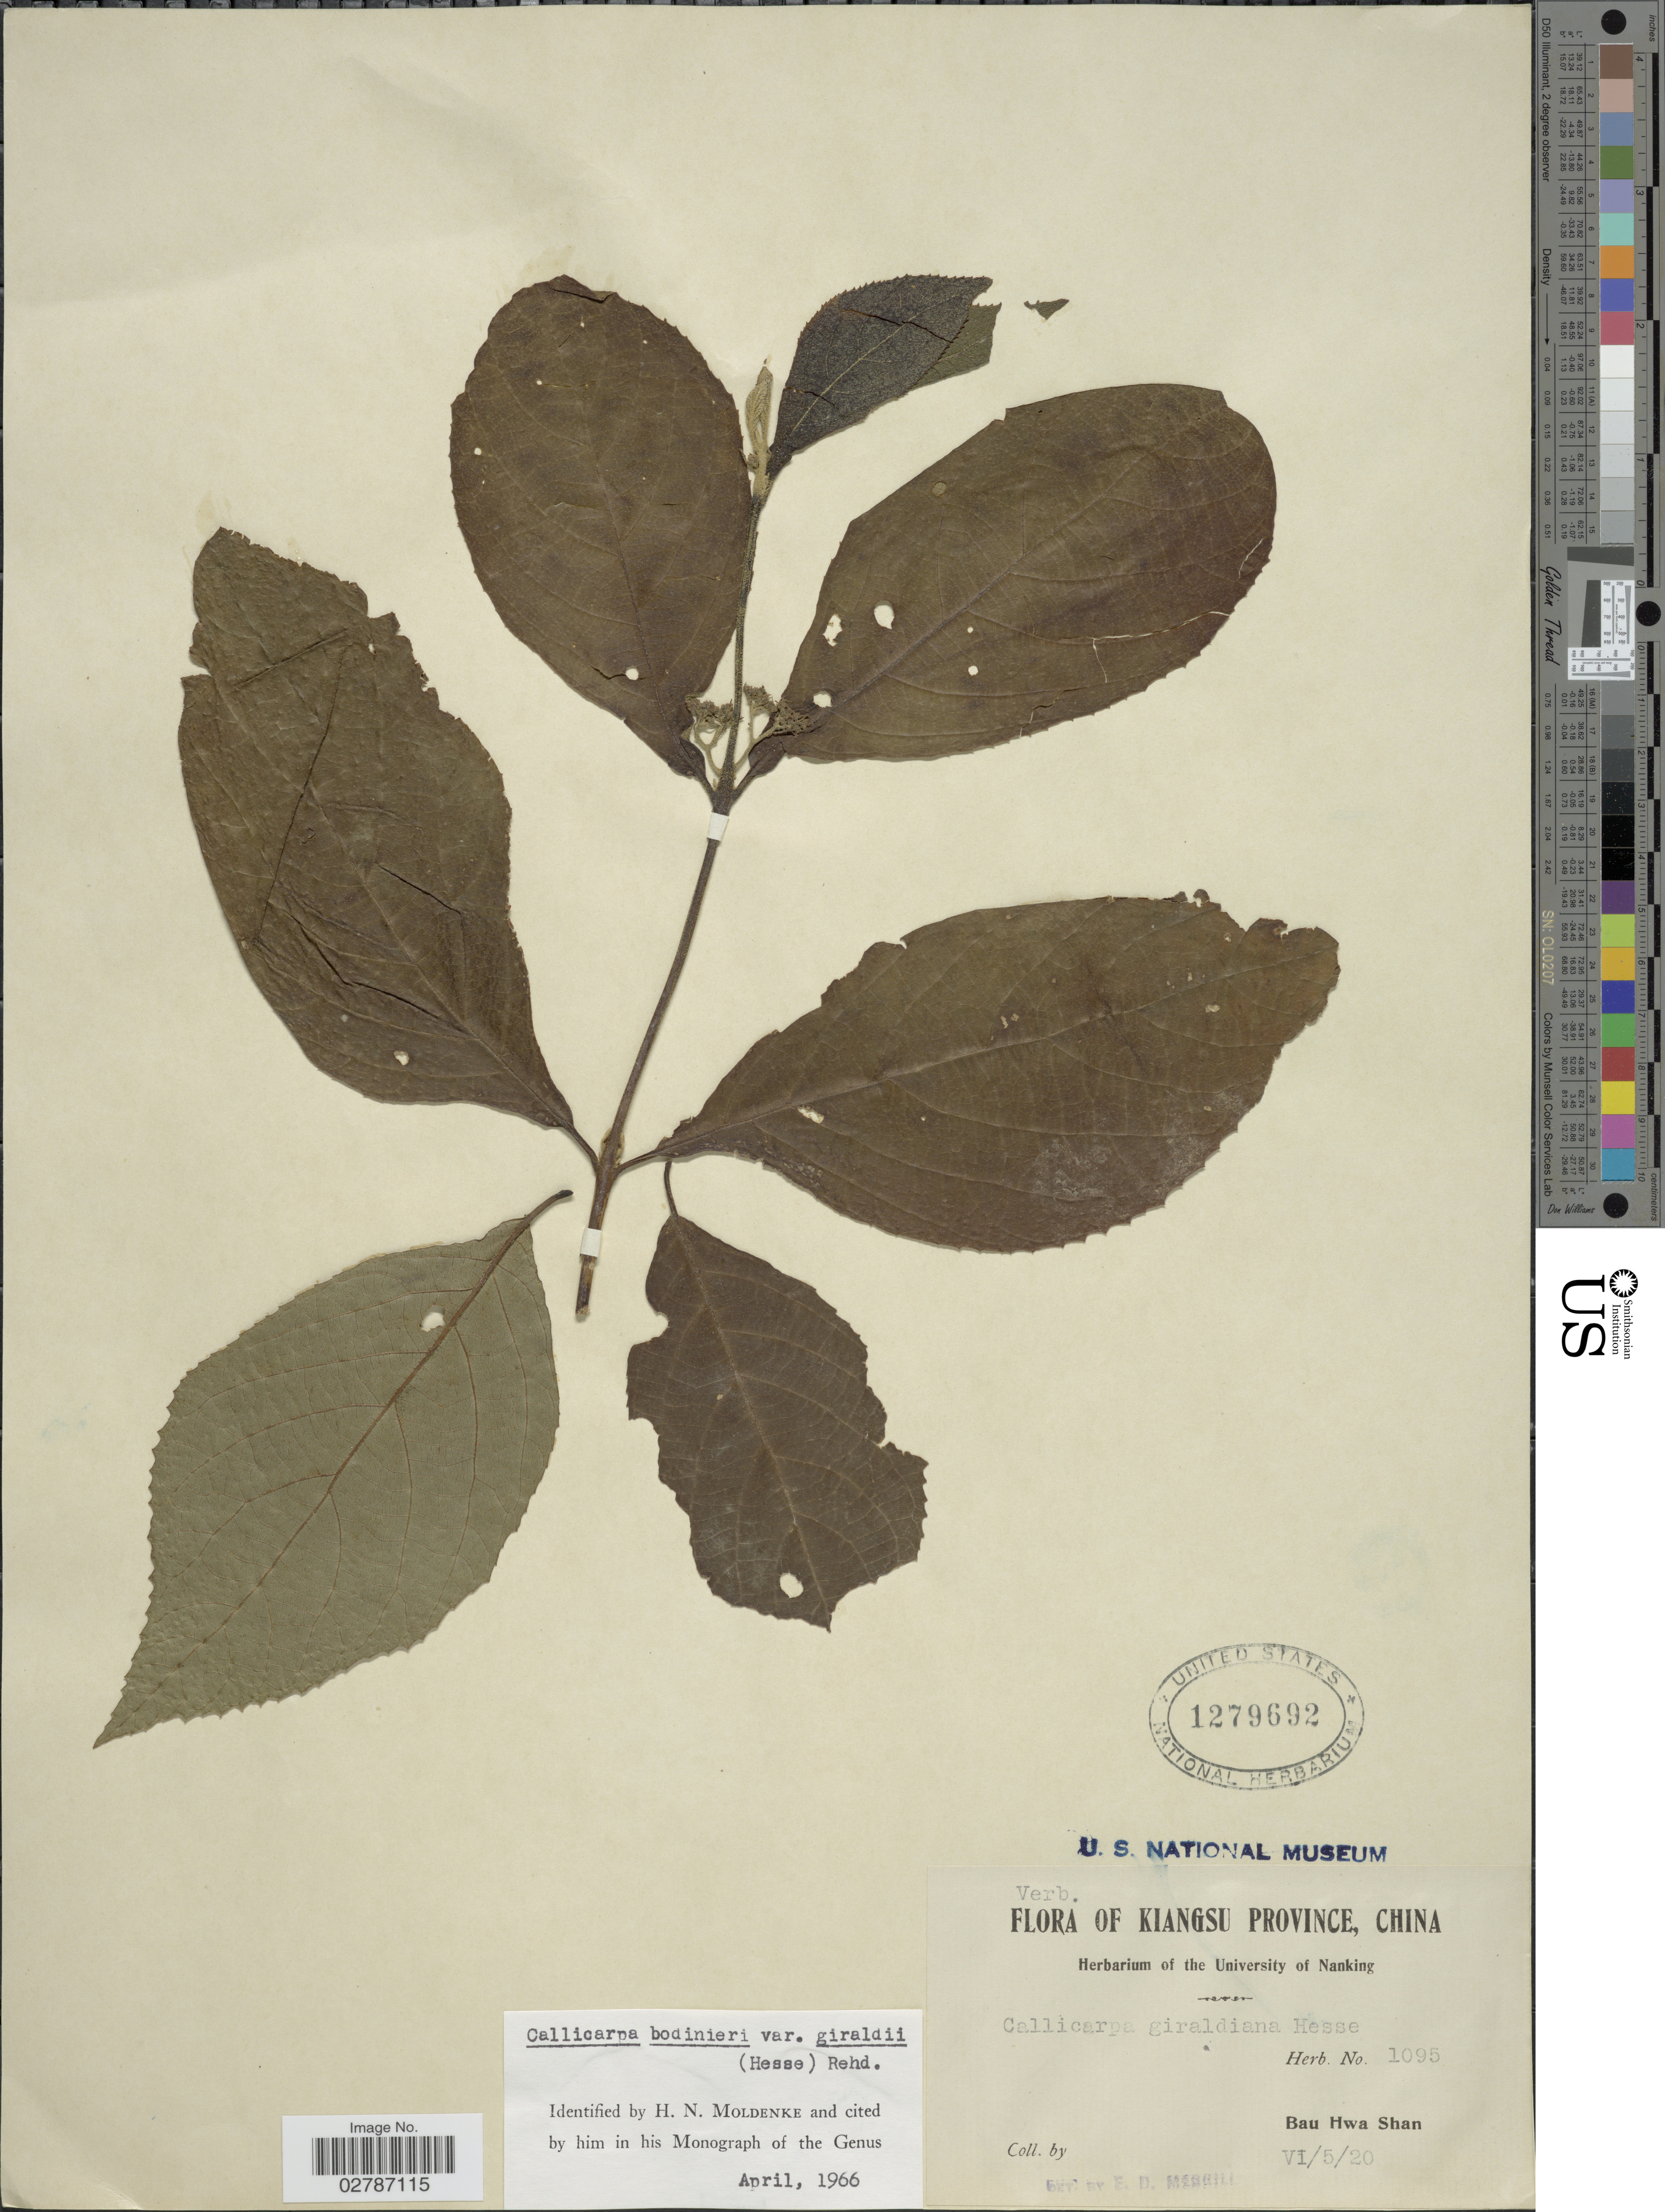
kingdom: Plantae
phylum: Tracheophyta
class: Magnoliopsida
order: Lamiales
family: Lamiaceae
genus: Callicarpa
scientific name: Callicarpa bodinieri var. giraldii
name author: (Hesse ex Rehder) Rehder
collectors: ex herb. University of Nanking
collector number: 1095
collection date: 1920-06-05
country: China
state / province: Jiangsu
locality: Kiangsu Province. Bau Hwa Shan.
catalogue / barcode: US 1279692